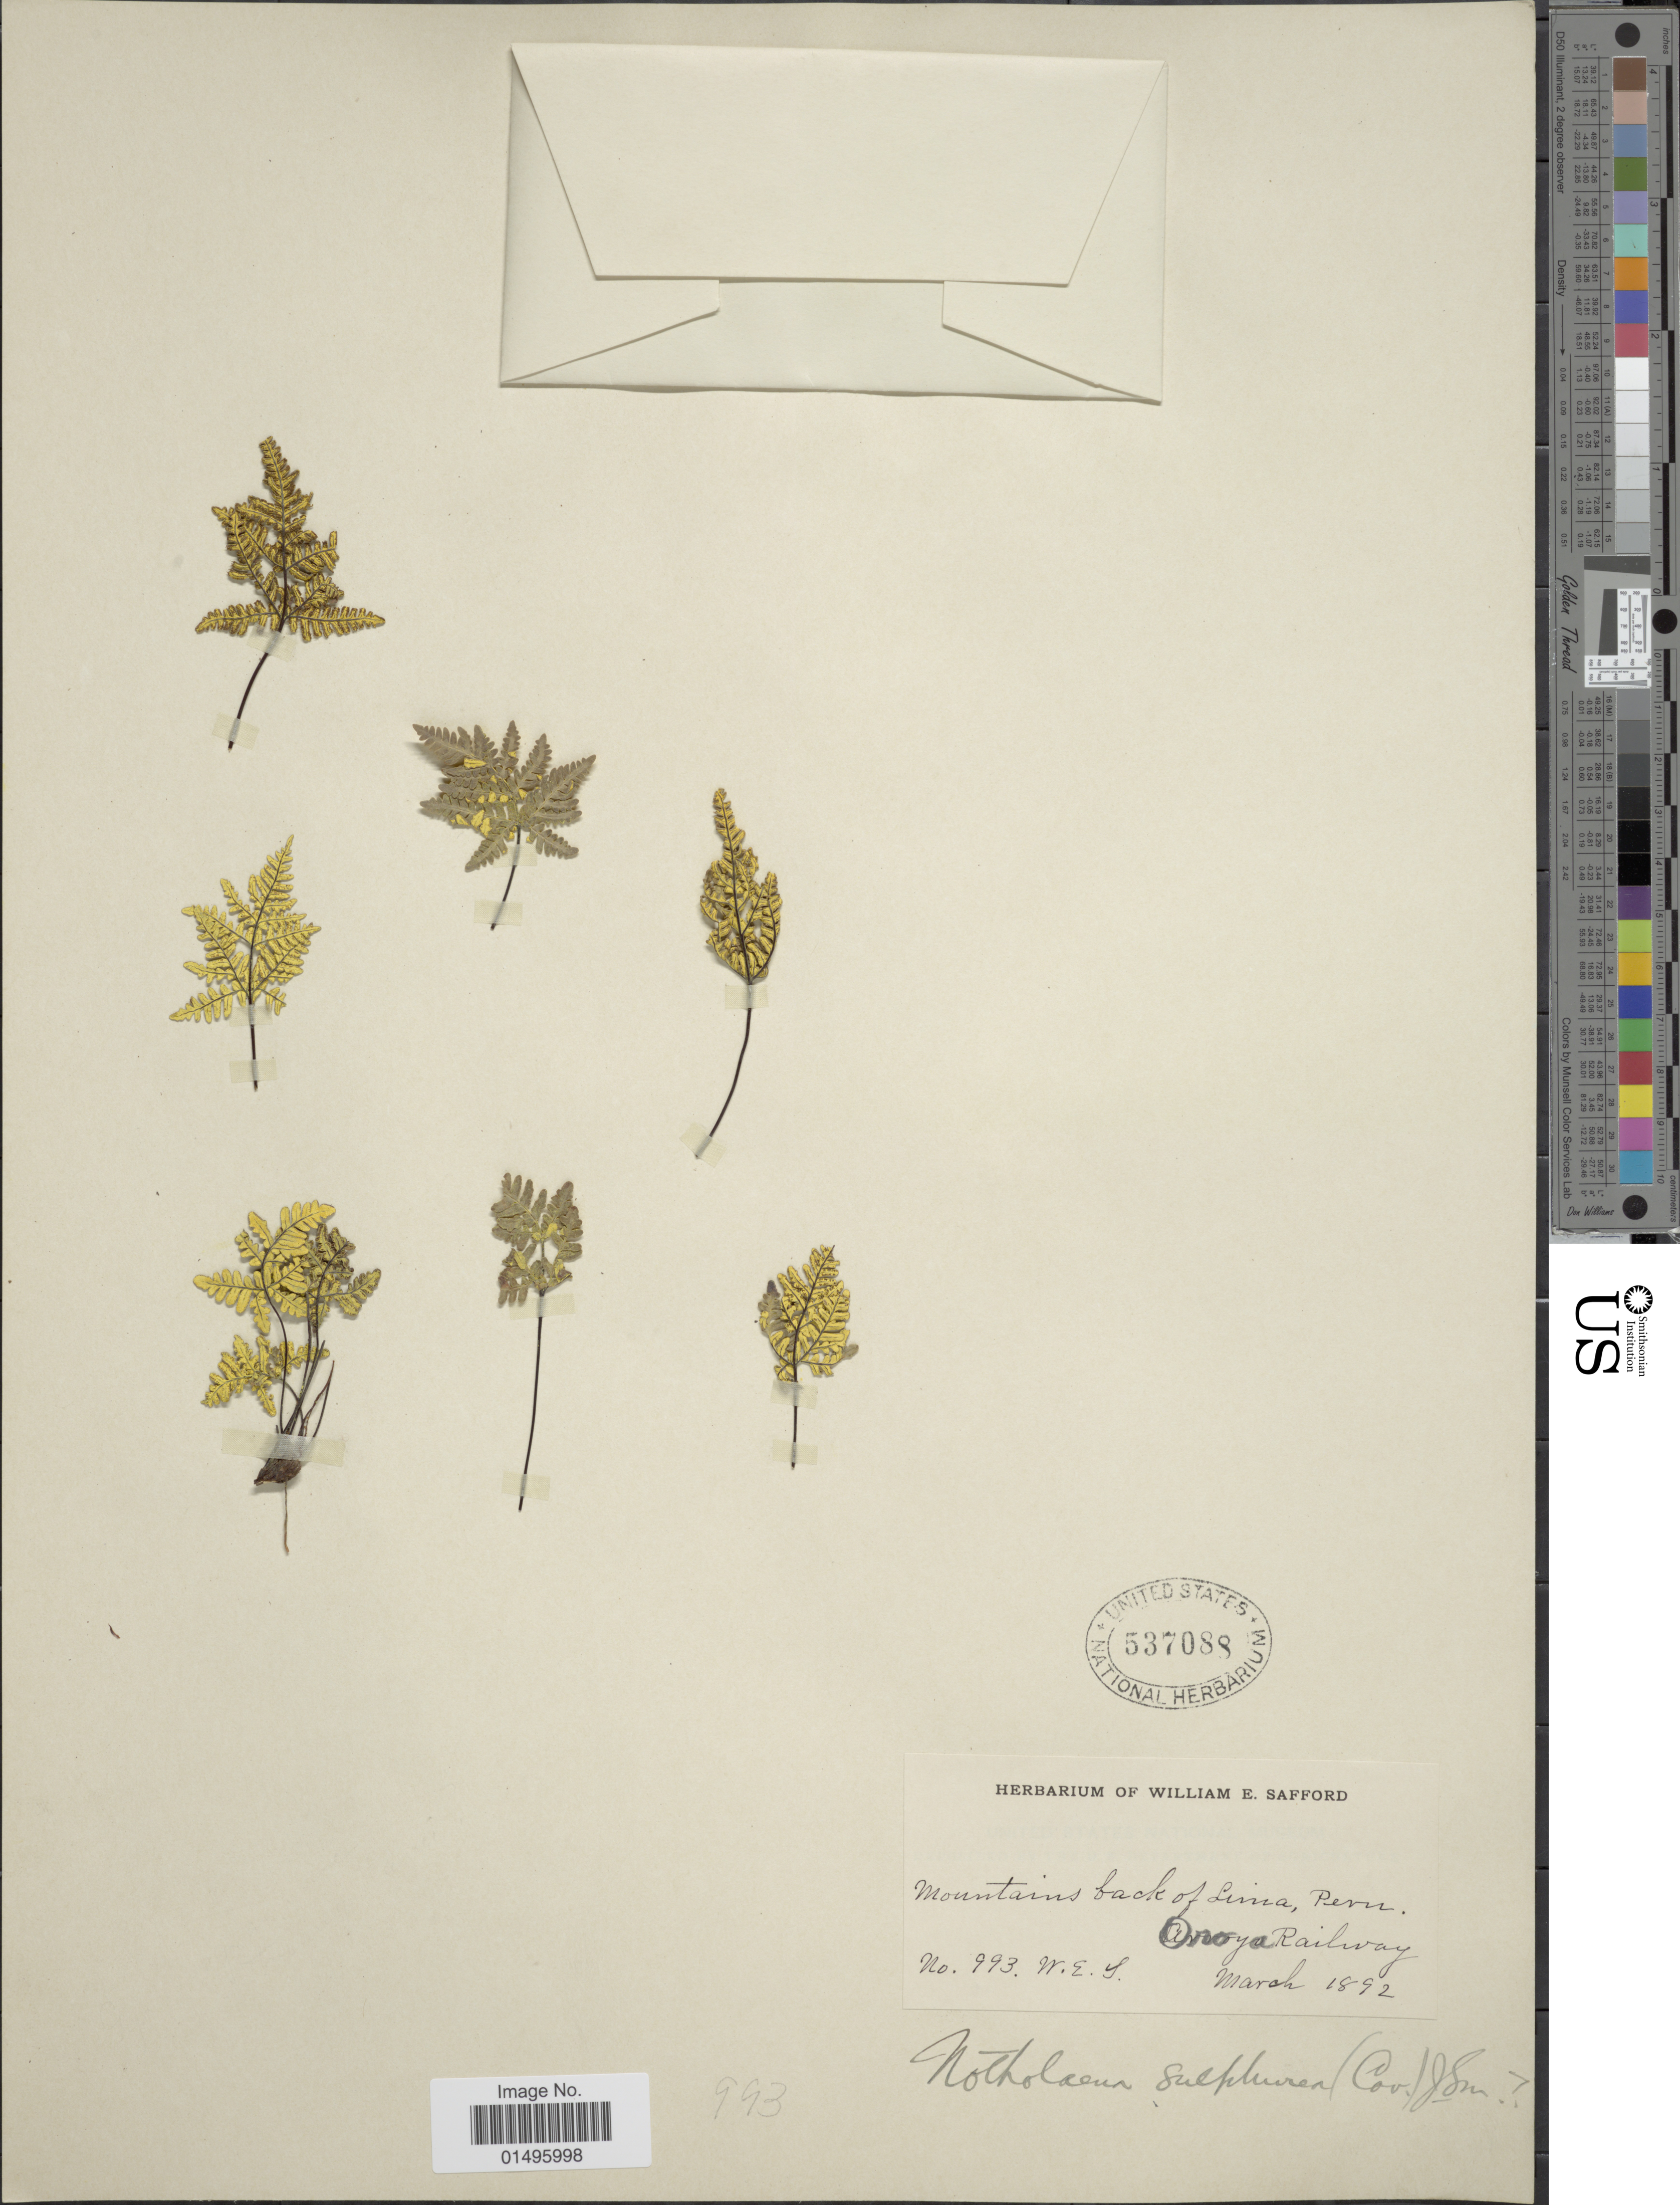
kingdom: Plantae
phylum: Tracheophyta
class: Polypodiopsida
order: Polypodiales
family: Pteridaceae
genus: Notholaena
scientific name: Notholaena sulphurea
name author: (Cav.) Small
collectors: W. E. Safford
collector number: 993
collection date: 1892-03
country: Peru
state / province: Lima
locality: Mountains back of Lima, Peru, Oroya Railway.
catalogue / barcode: US 537088